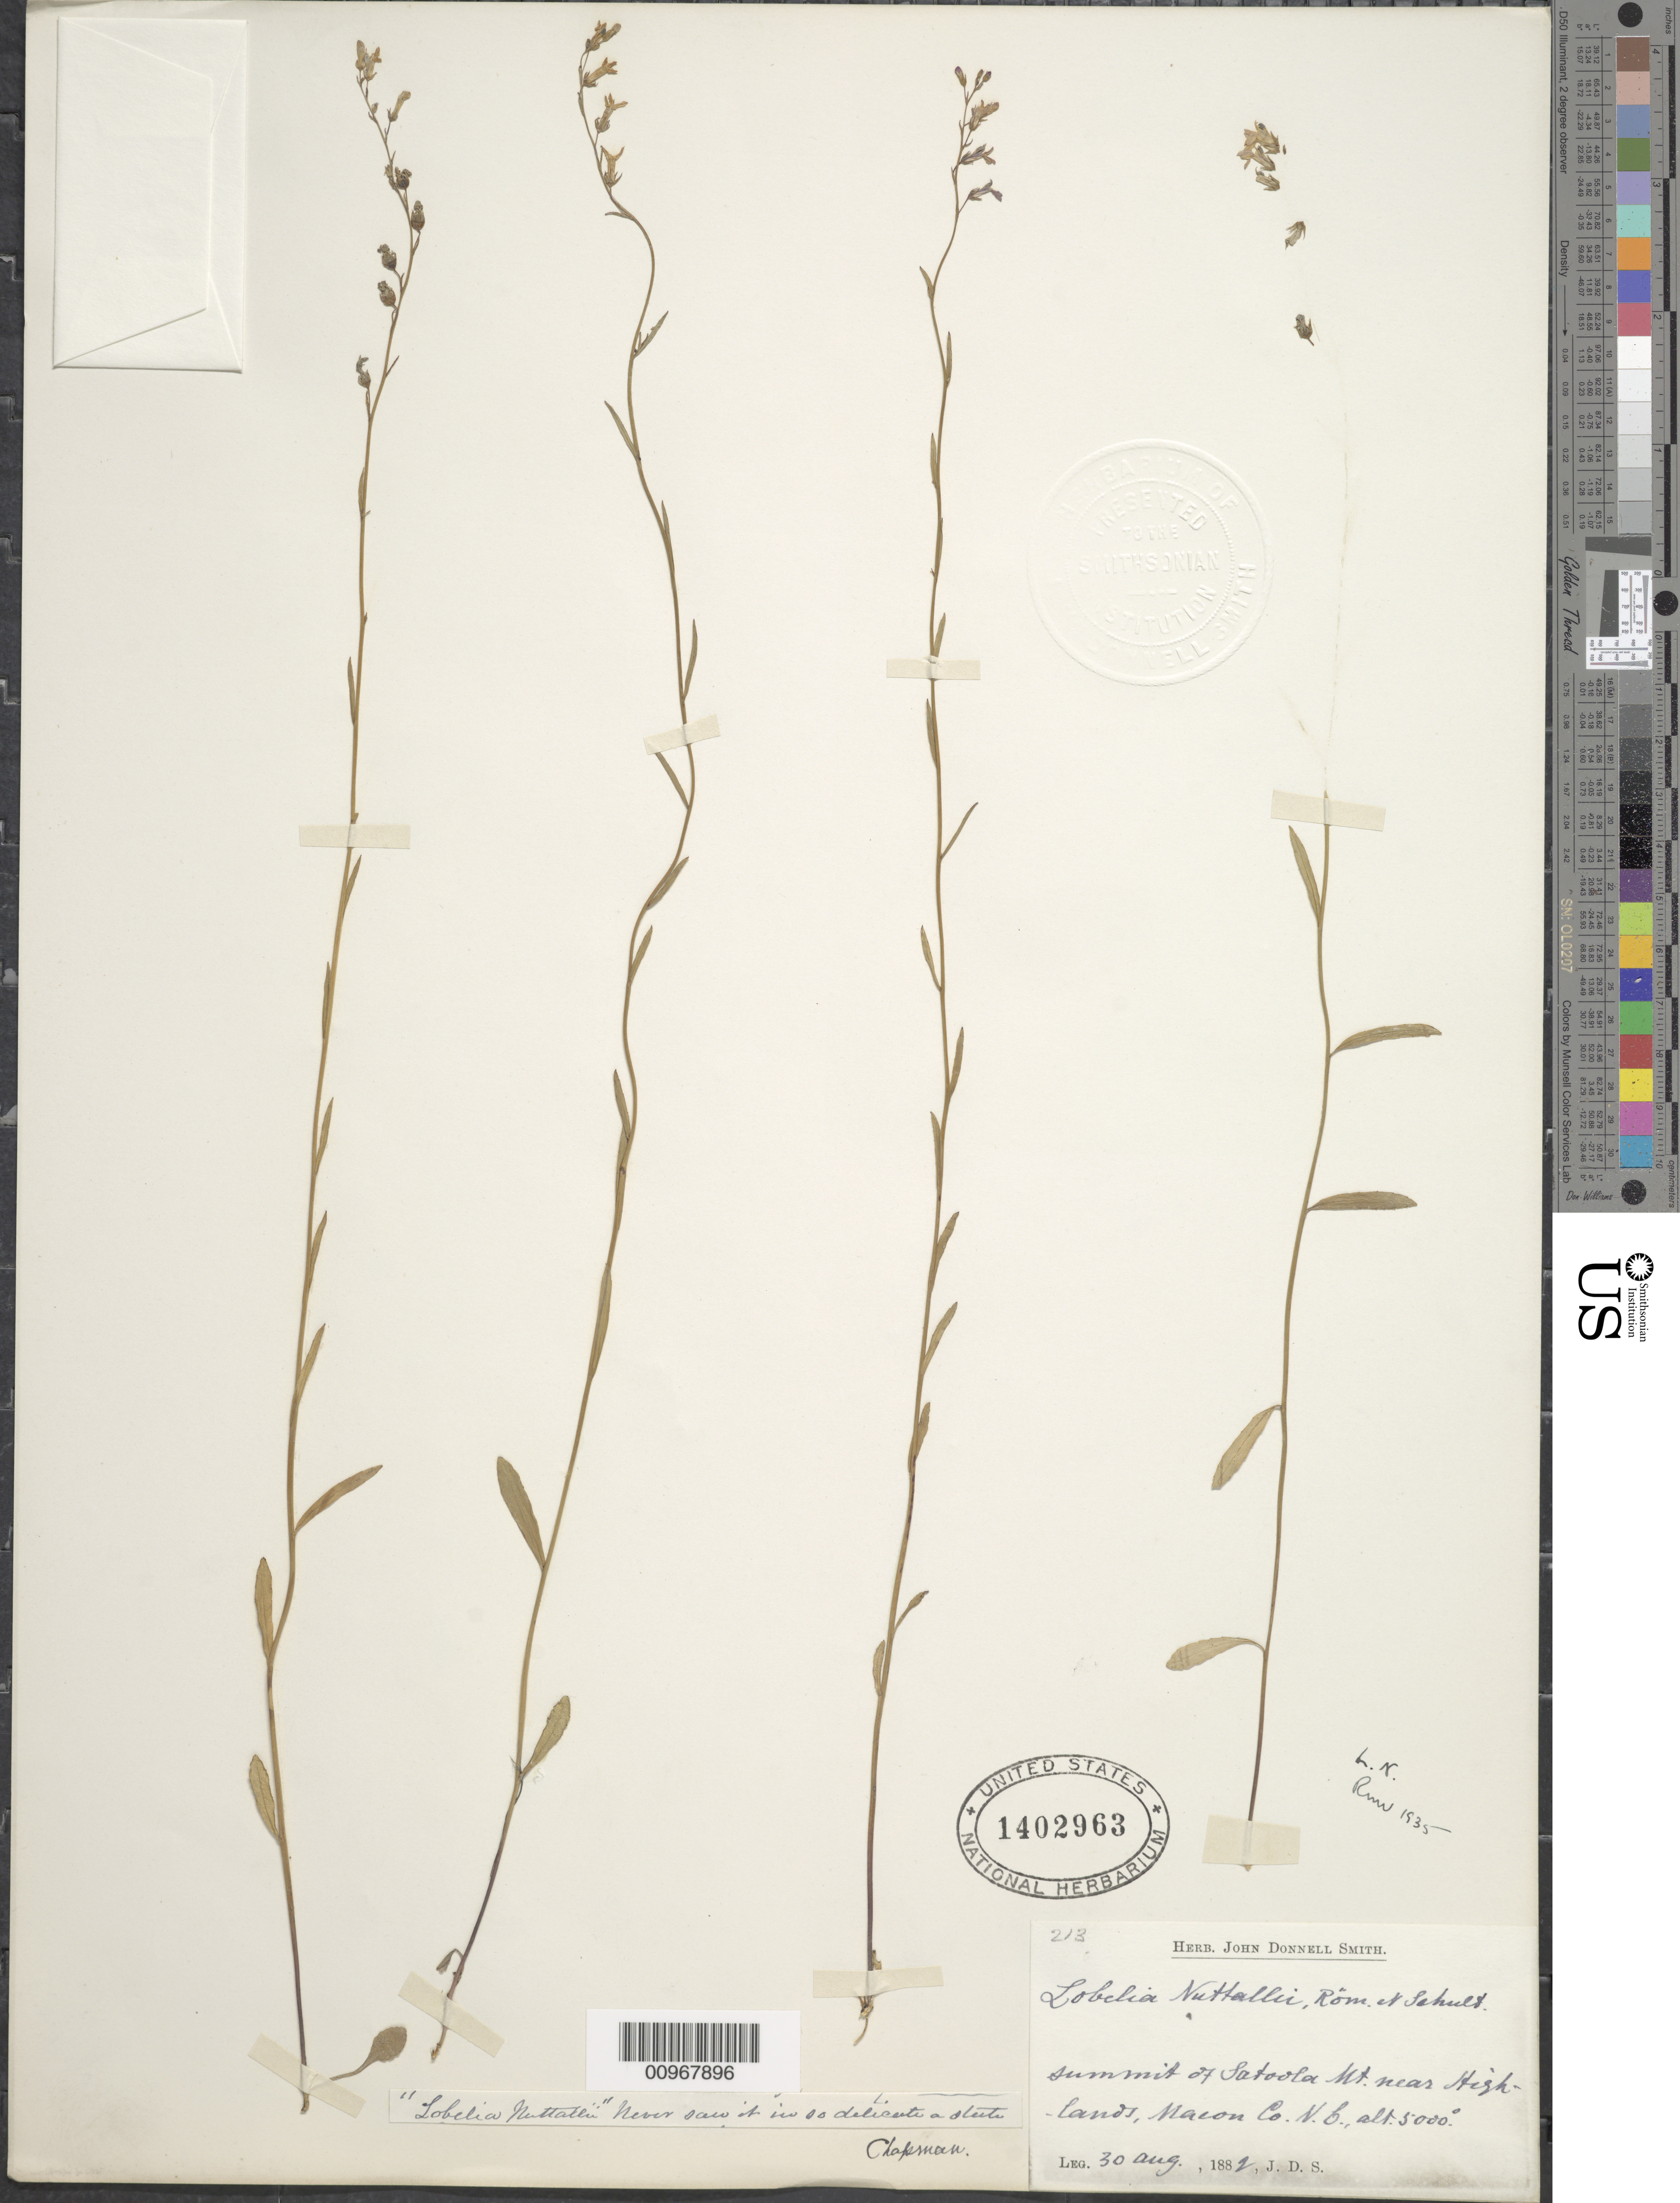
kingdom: Plantae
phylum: Tracheophyta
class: Magnoliopsida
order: Asterales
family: Campanulaceae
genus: Lobelia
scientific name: Lobelia nuttallii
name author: Schult.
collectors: J. Donnell Smith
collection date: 1882-08-30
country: United States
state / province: North Carolina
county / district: Macon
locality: Summit of Satoola Mt. near Highlands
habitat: summit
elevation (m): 1524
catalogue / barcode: US 1402963